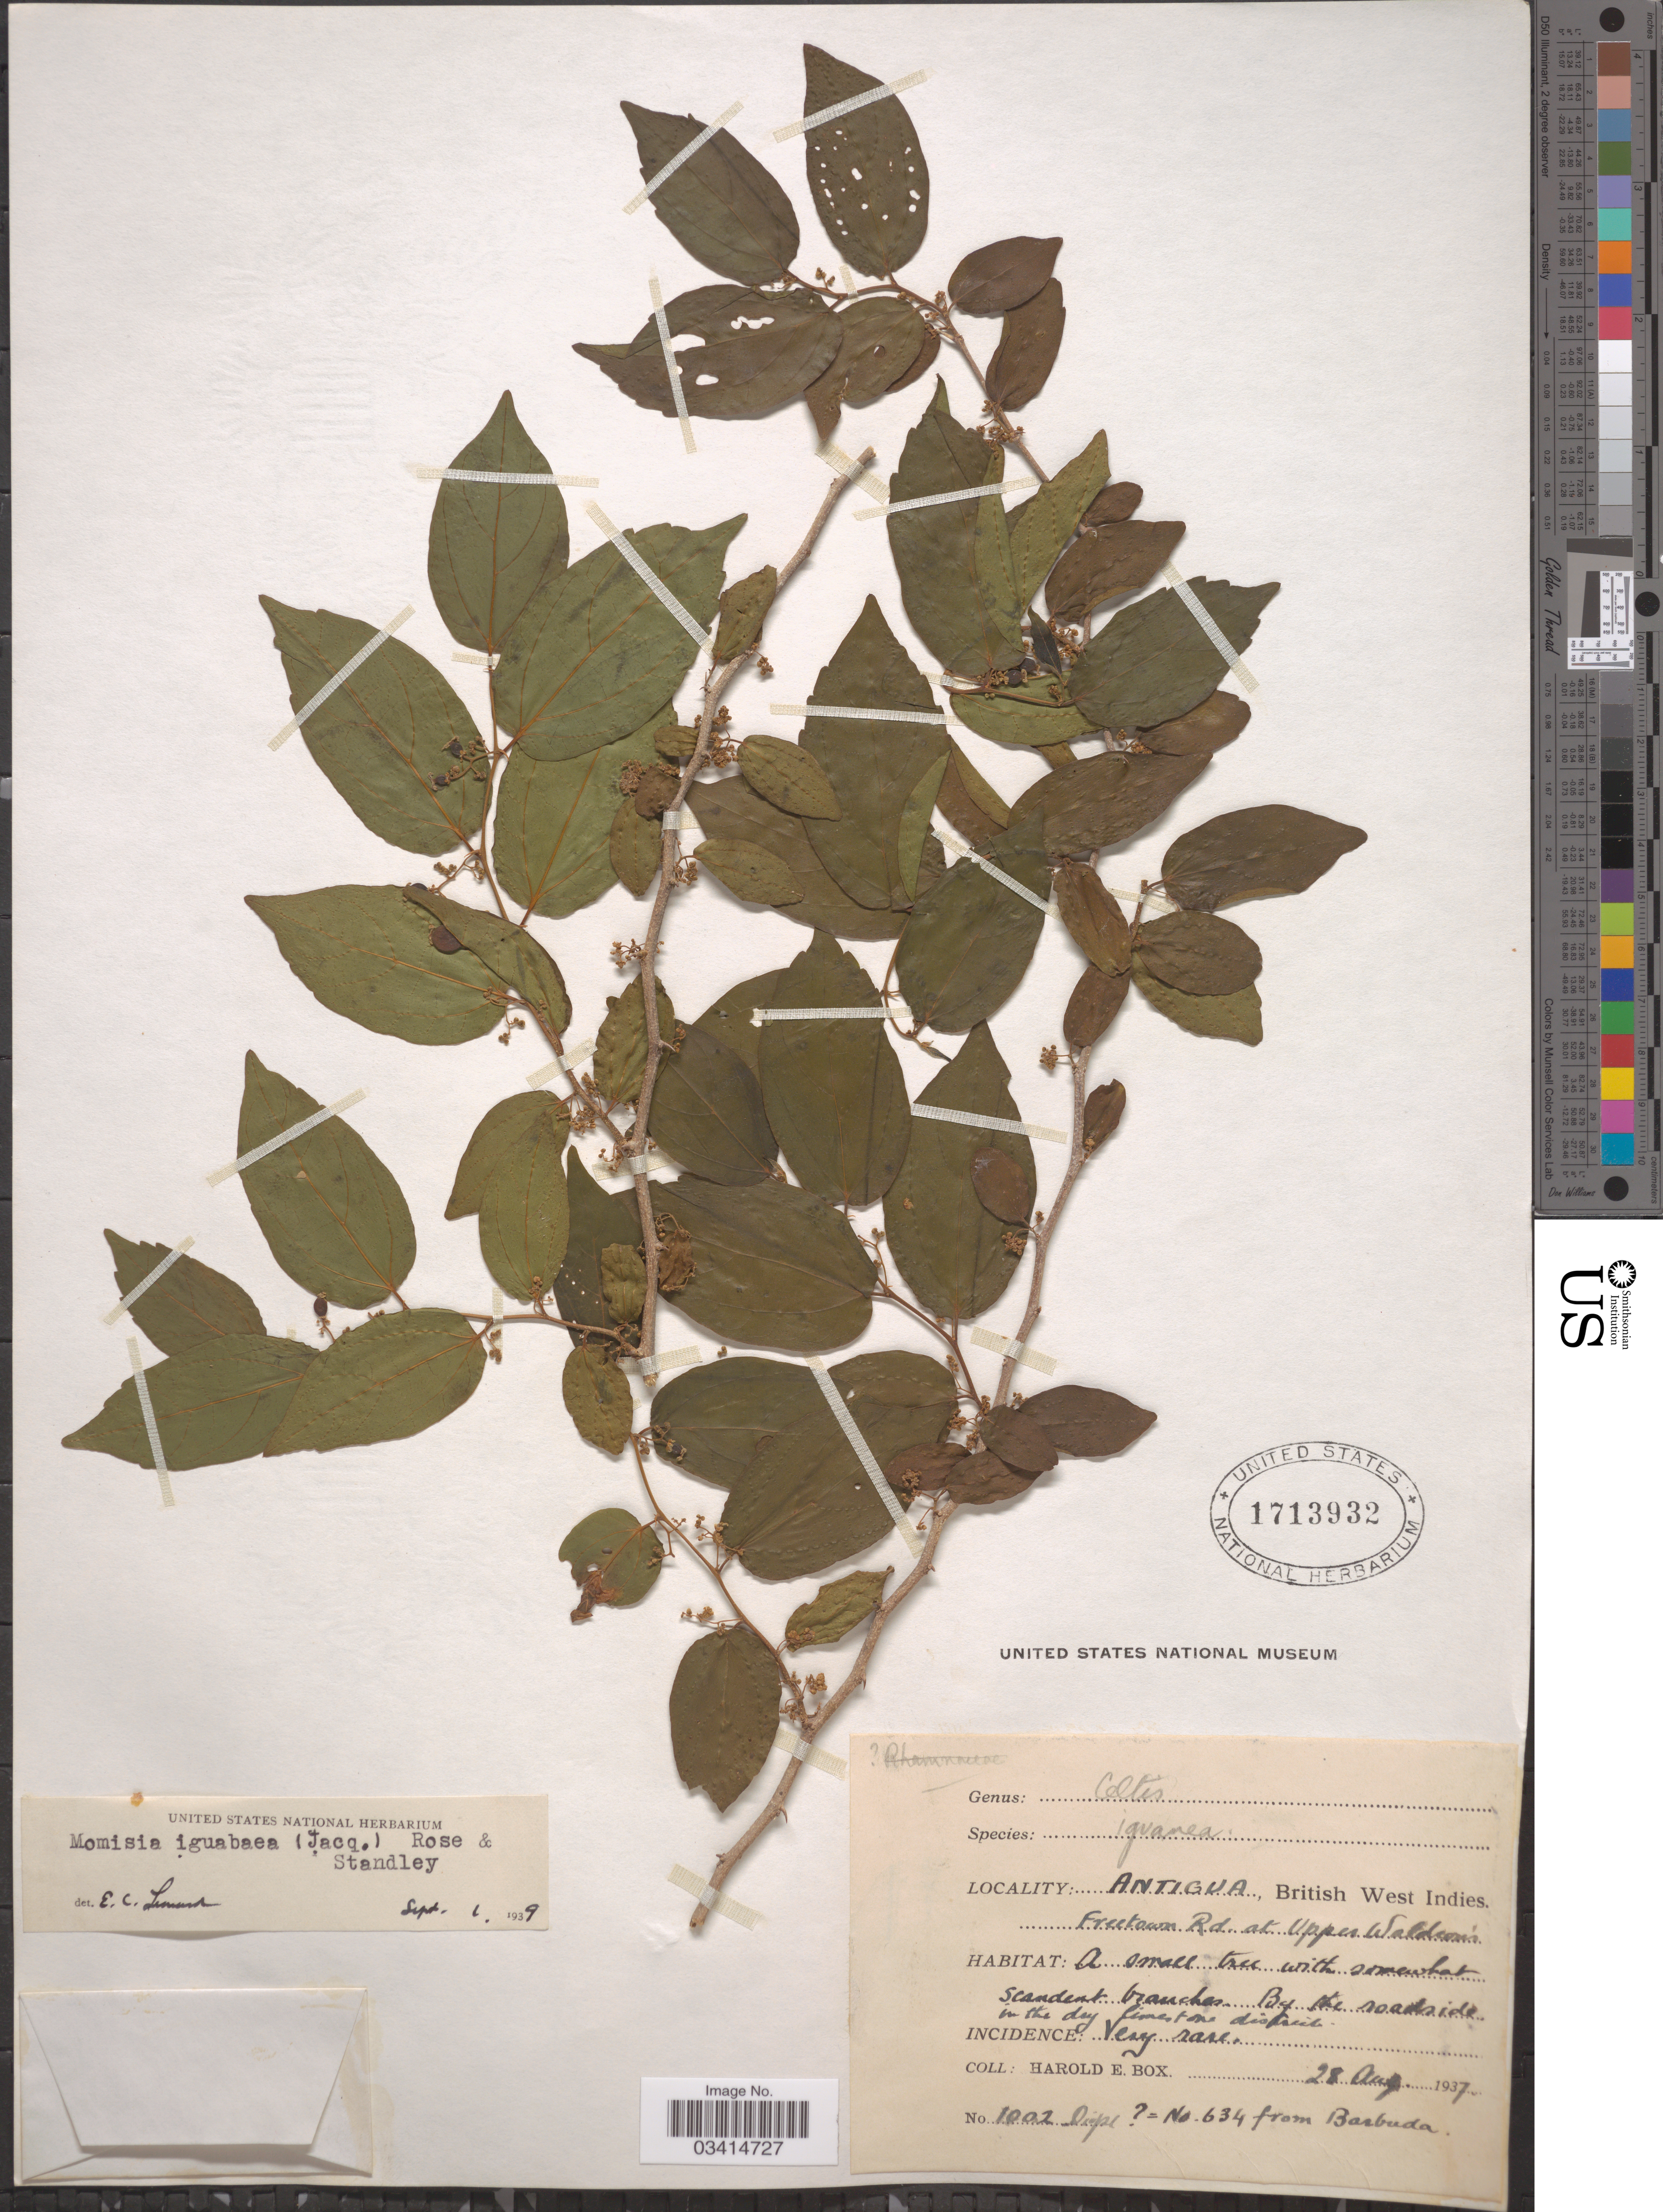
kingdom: Plantae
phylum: Tracheophyta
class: Magnoliopsida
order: Rosales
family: Cannabaceae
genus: Celtis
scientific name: Celtis iguanaea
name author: (Jacq.) Sarg.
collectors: H. E. Box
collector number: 1002/ 634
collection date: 1937-08-28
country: Antigua and Barbuda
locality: Antigua, British West Indies. Freetown Rd at Upper Waldron [interpreted].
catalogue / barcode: US 1713932